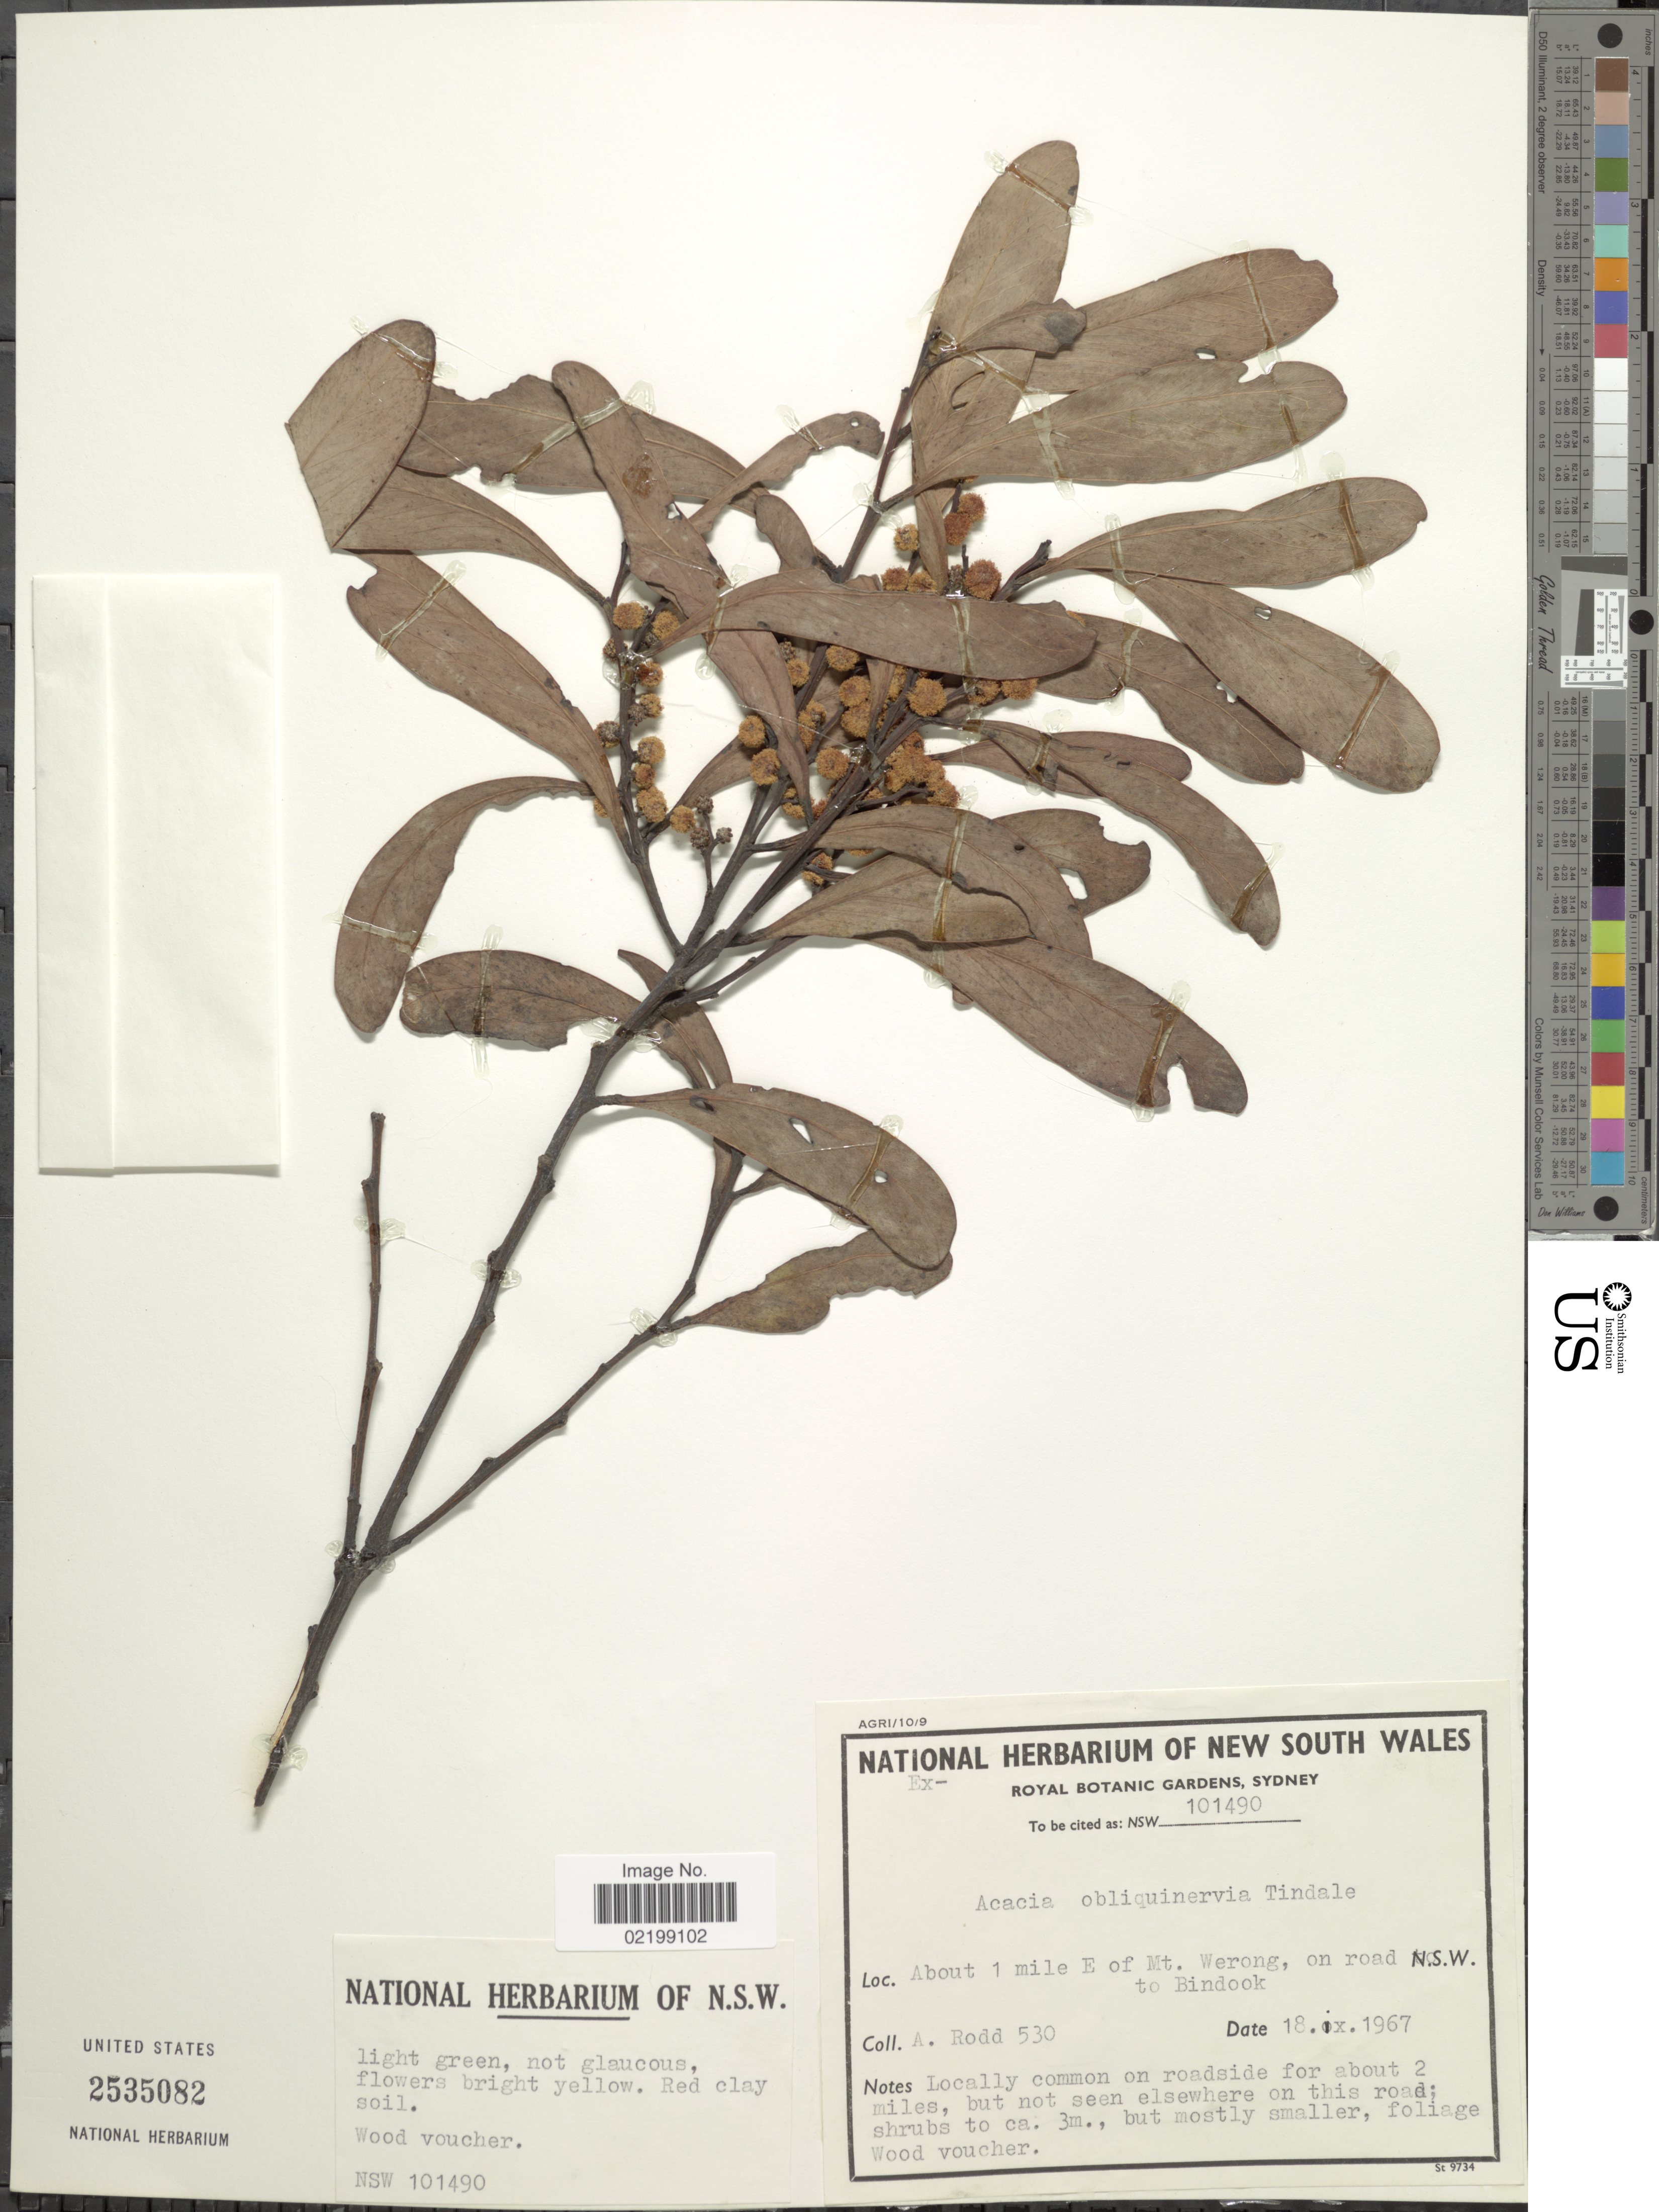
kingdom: Plantae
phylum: Tracheophyta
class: Magnoliopsida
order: Fabales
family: Fabaceae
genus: Acacia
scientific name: Acacia obliquinervia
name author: Tindale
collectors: A. Rodd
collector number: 530/101490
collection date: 1967-09-18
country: Australia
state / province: New South Wales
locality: About 1 mile E of Mt. Werong, on road Bindook, common on roadside for about 2 miles, but not seen elsewhere on this road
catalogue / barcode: US 2535082